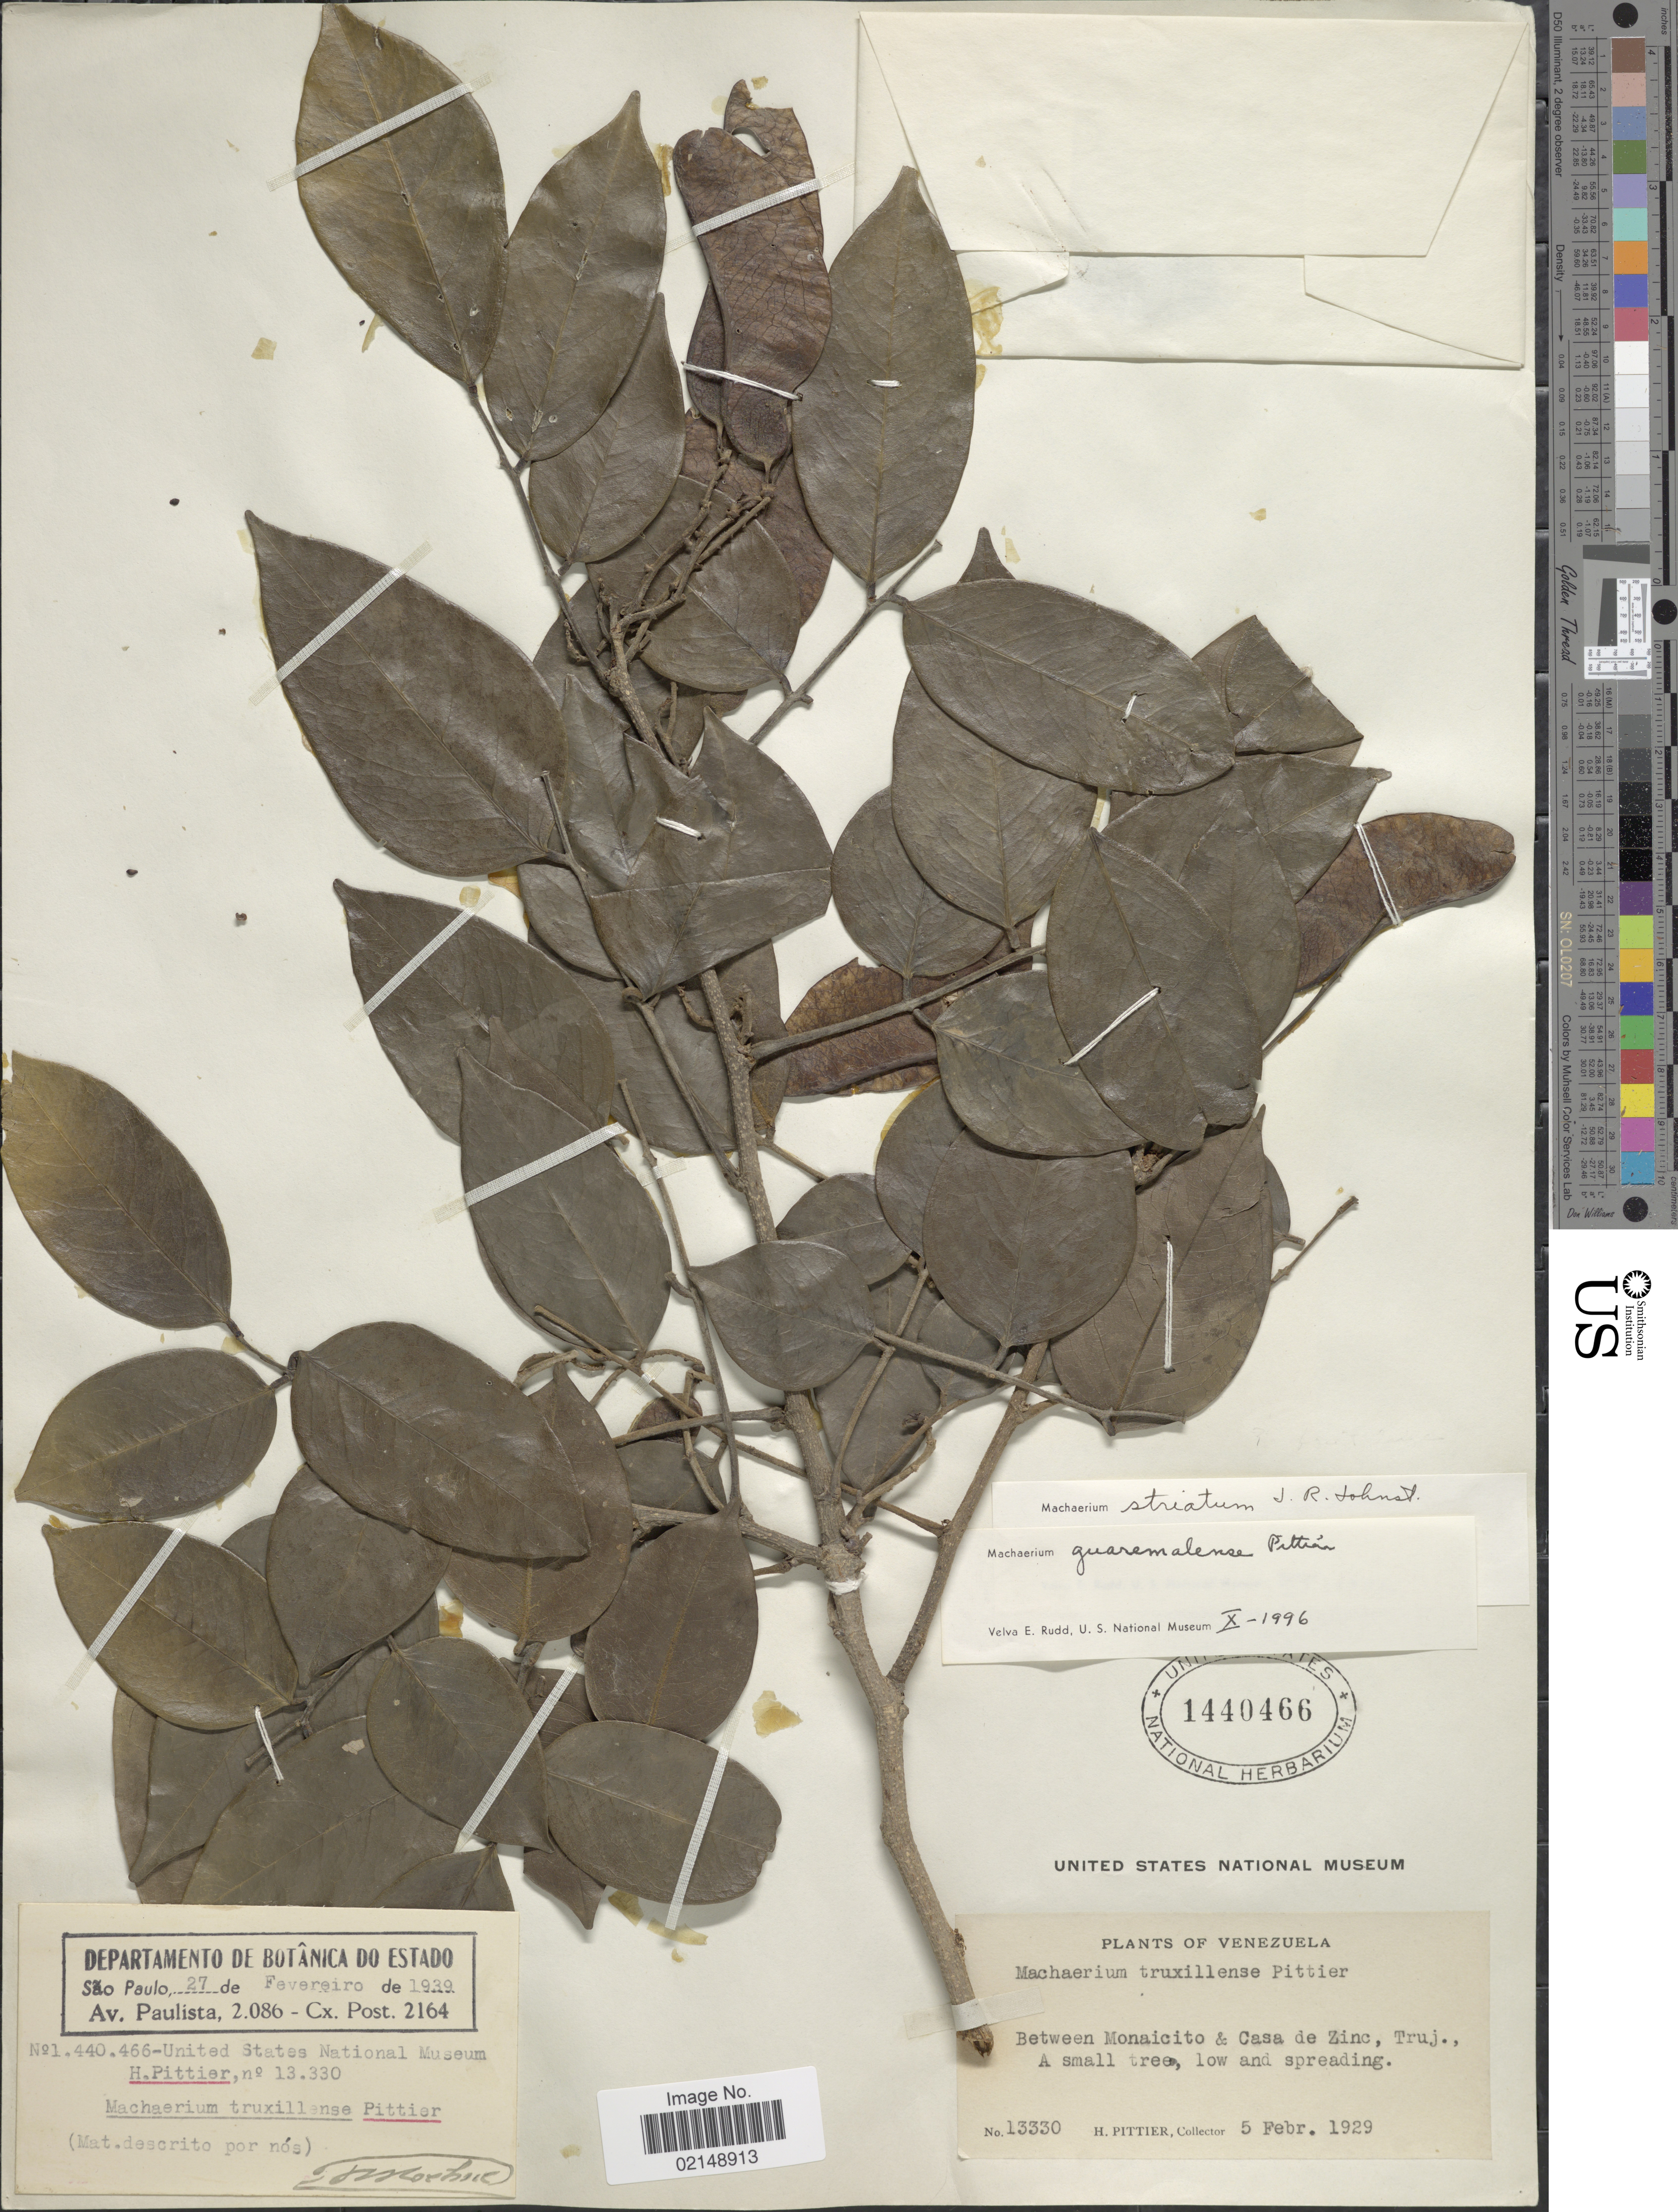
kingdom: Plantae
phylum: Tracheophyta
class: Magnoliopsida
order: Fabales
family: Fabaceae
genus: Machaerium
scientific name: Machaerium guaremalense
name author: Pittier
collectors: H. F. Pittier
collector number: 13330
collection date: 1929-02-05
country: Venezuela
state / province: Trujillo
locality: Between Monaicito & Casa de Zinc, Truj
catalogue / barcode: US 1440466